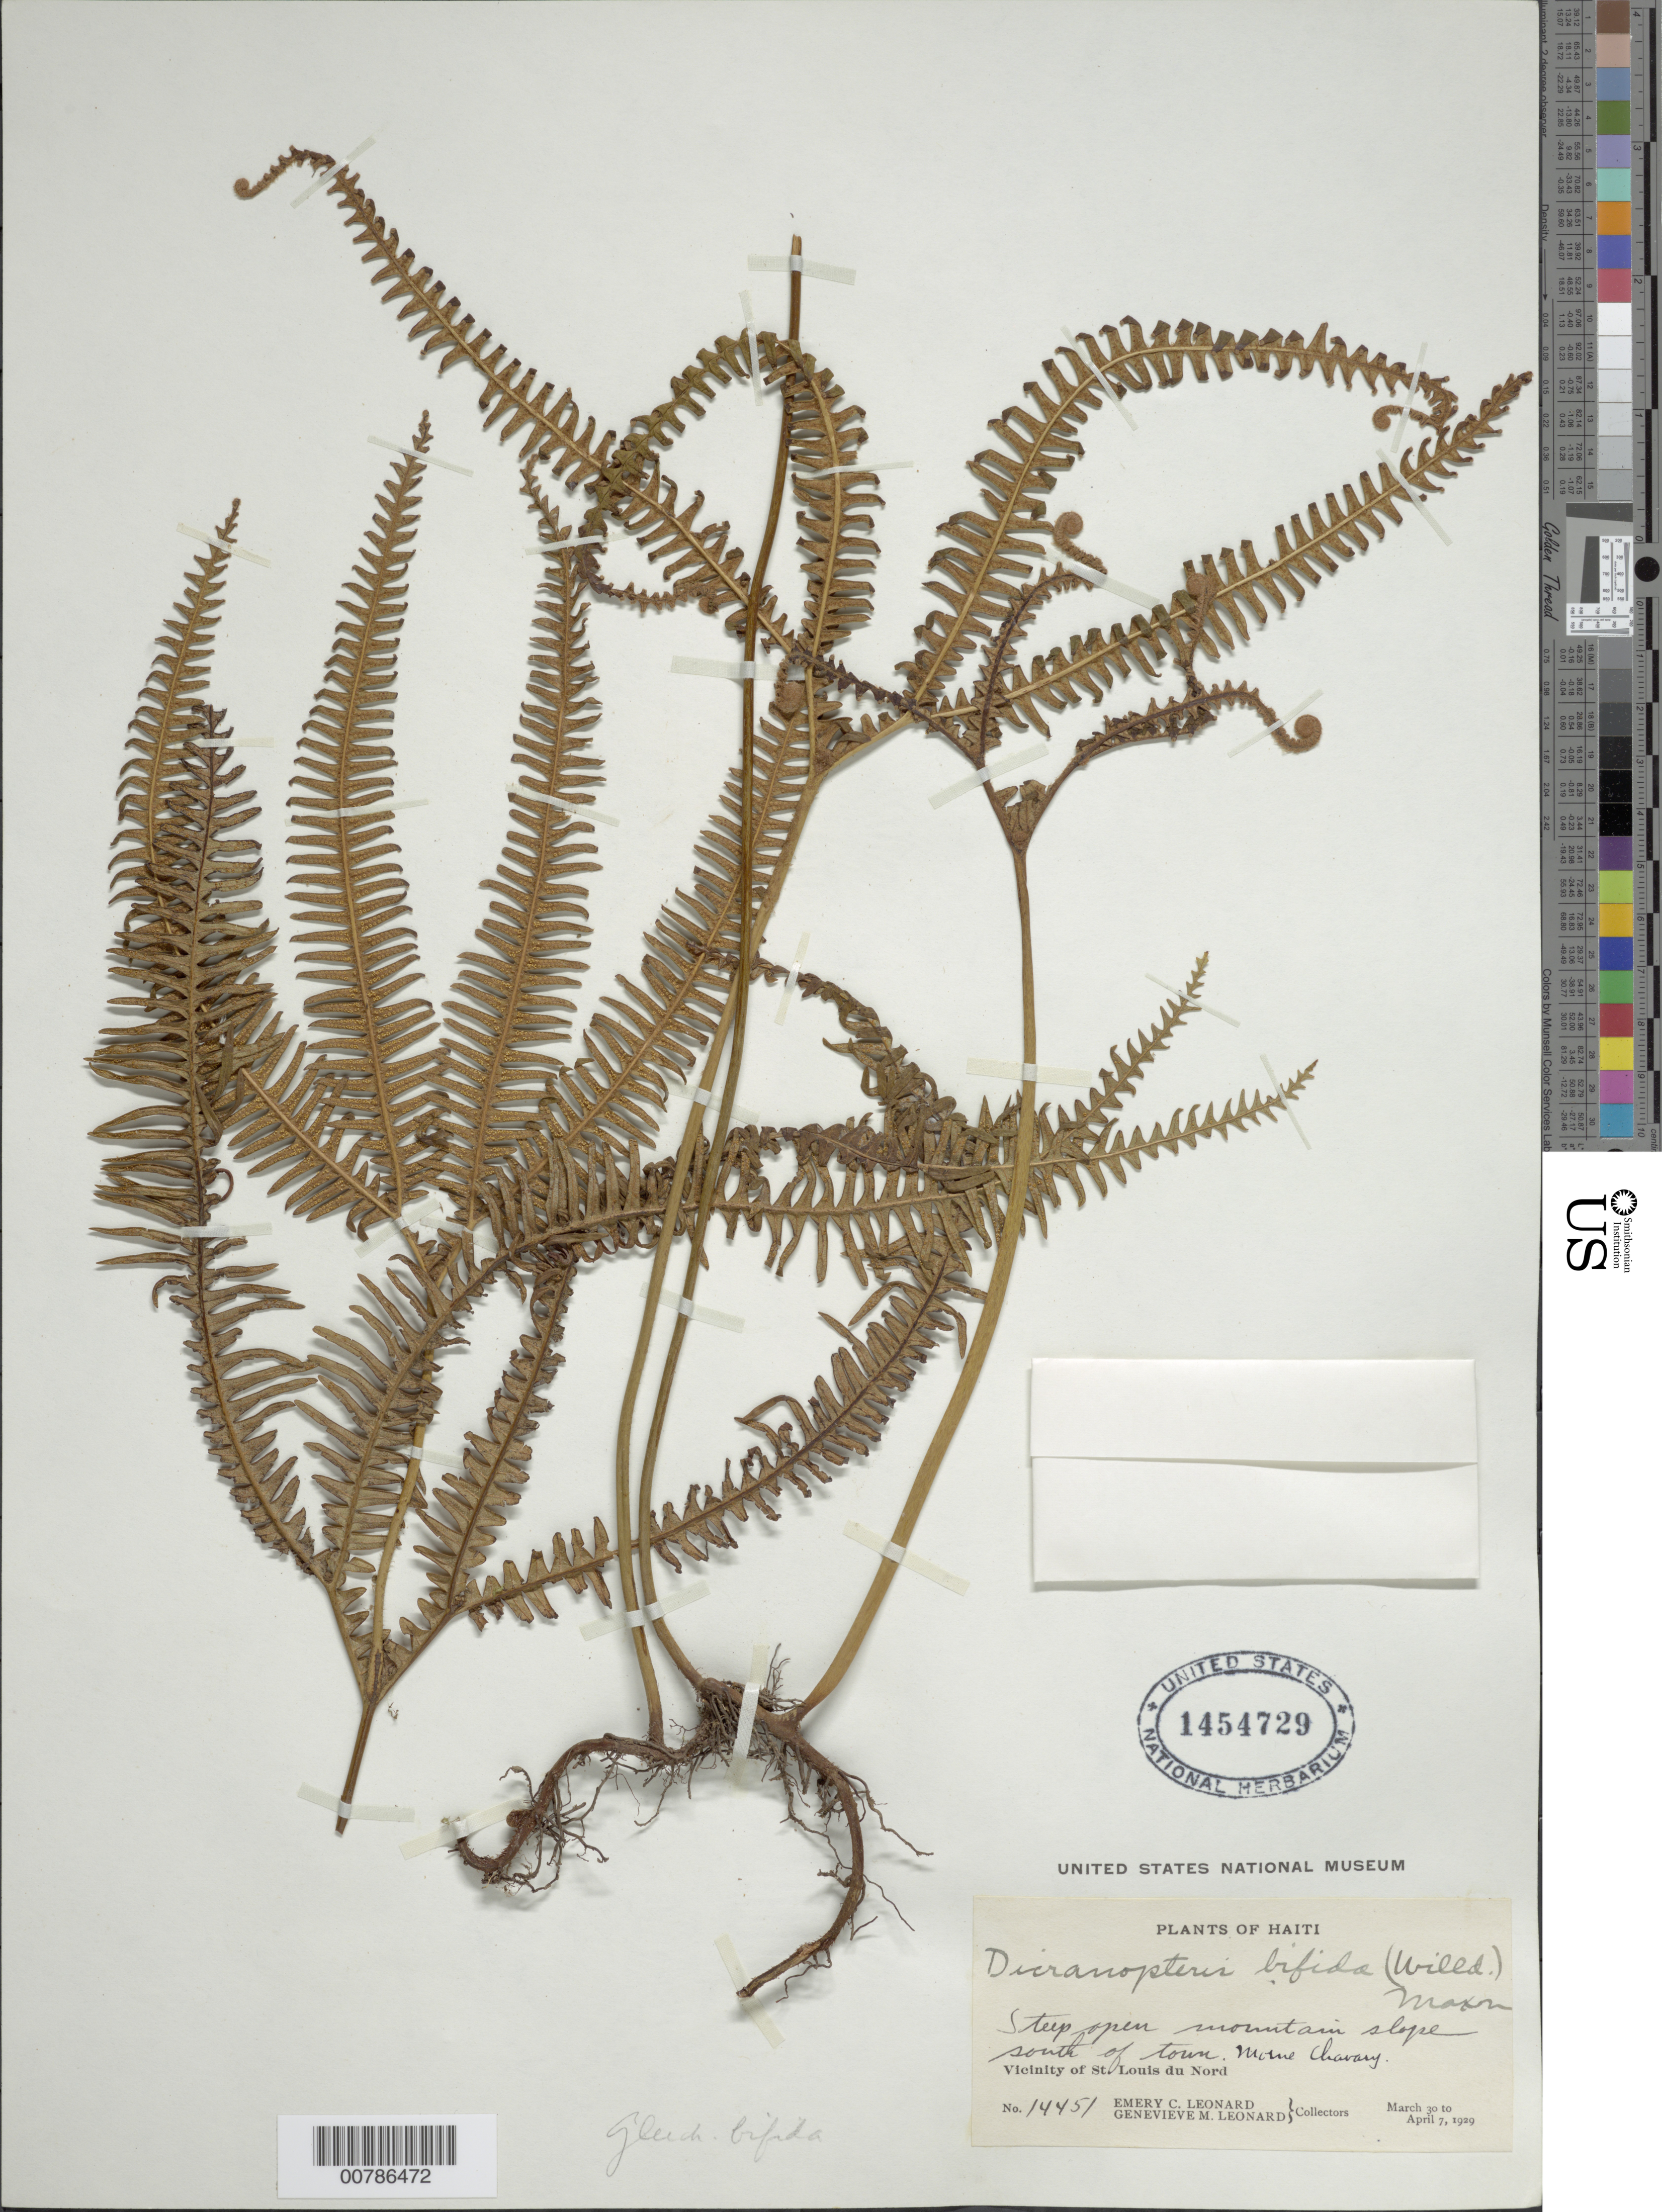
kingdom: Plantae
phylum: Tracheophyta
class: Polypodiopsida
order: Gleicheniales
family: Gleicheniaceae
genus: Sticherus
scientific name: Sticherus bifidus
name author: (Willd.) Ching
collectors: E. C. Leonard & G. M. Leonard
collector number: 14451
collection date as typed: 30 Mar 1929 07 Apr 1929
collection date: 1929-03-30/1929-04-07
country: Haiti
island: Hispaniola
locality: St. Louis du Nord, vicinity; Morne Chavary, S of town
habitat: Steep open mountain slope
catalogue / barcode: US 1454729